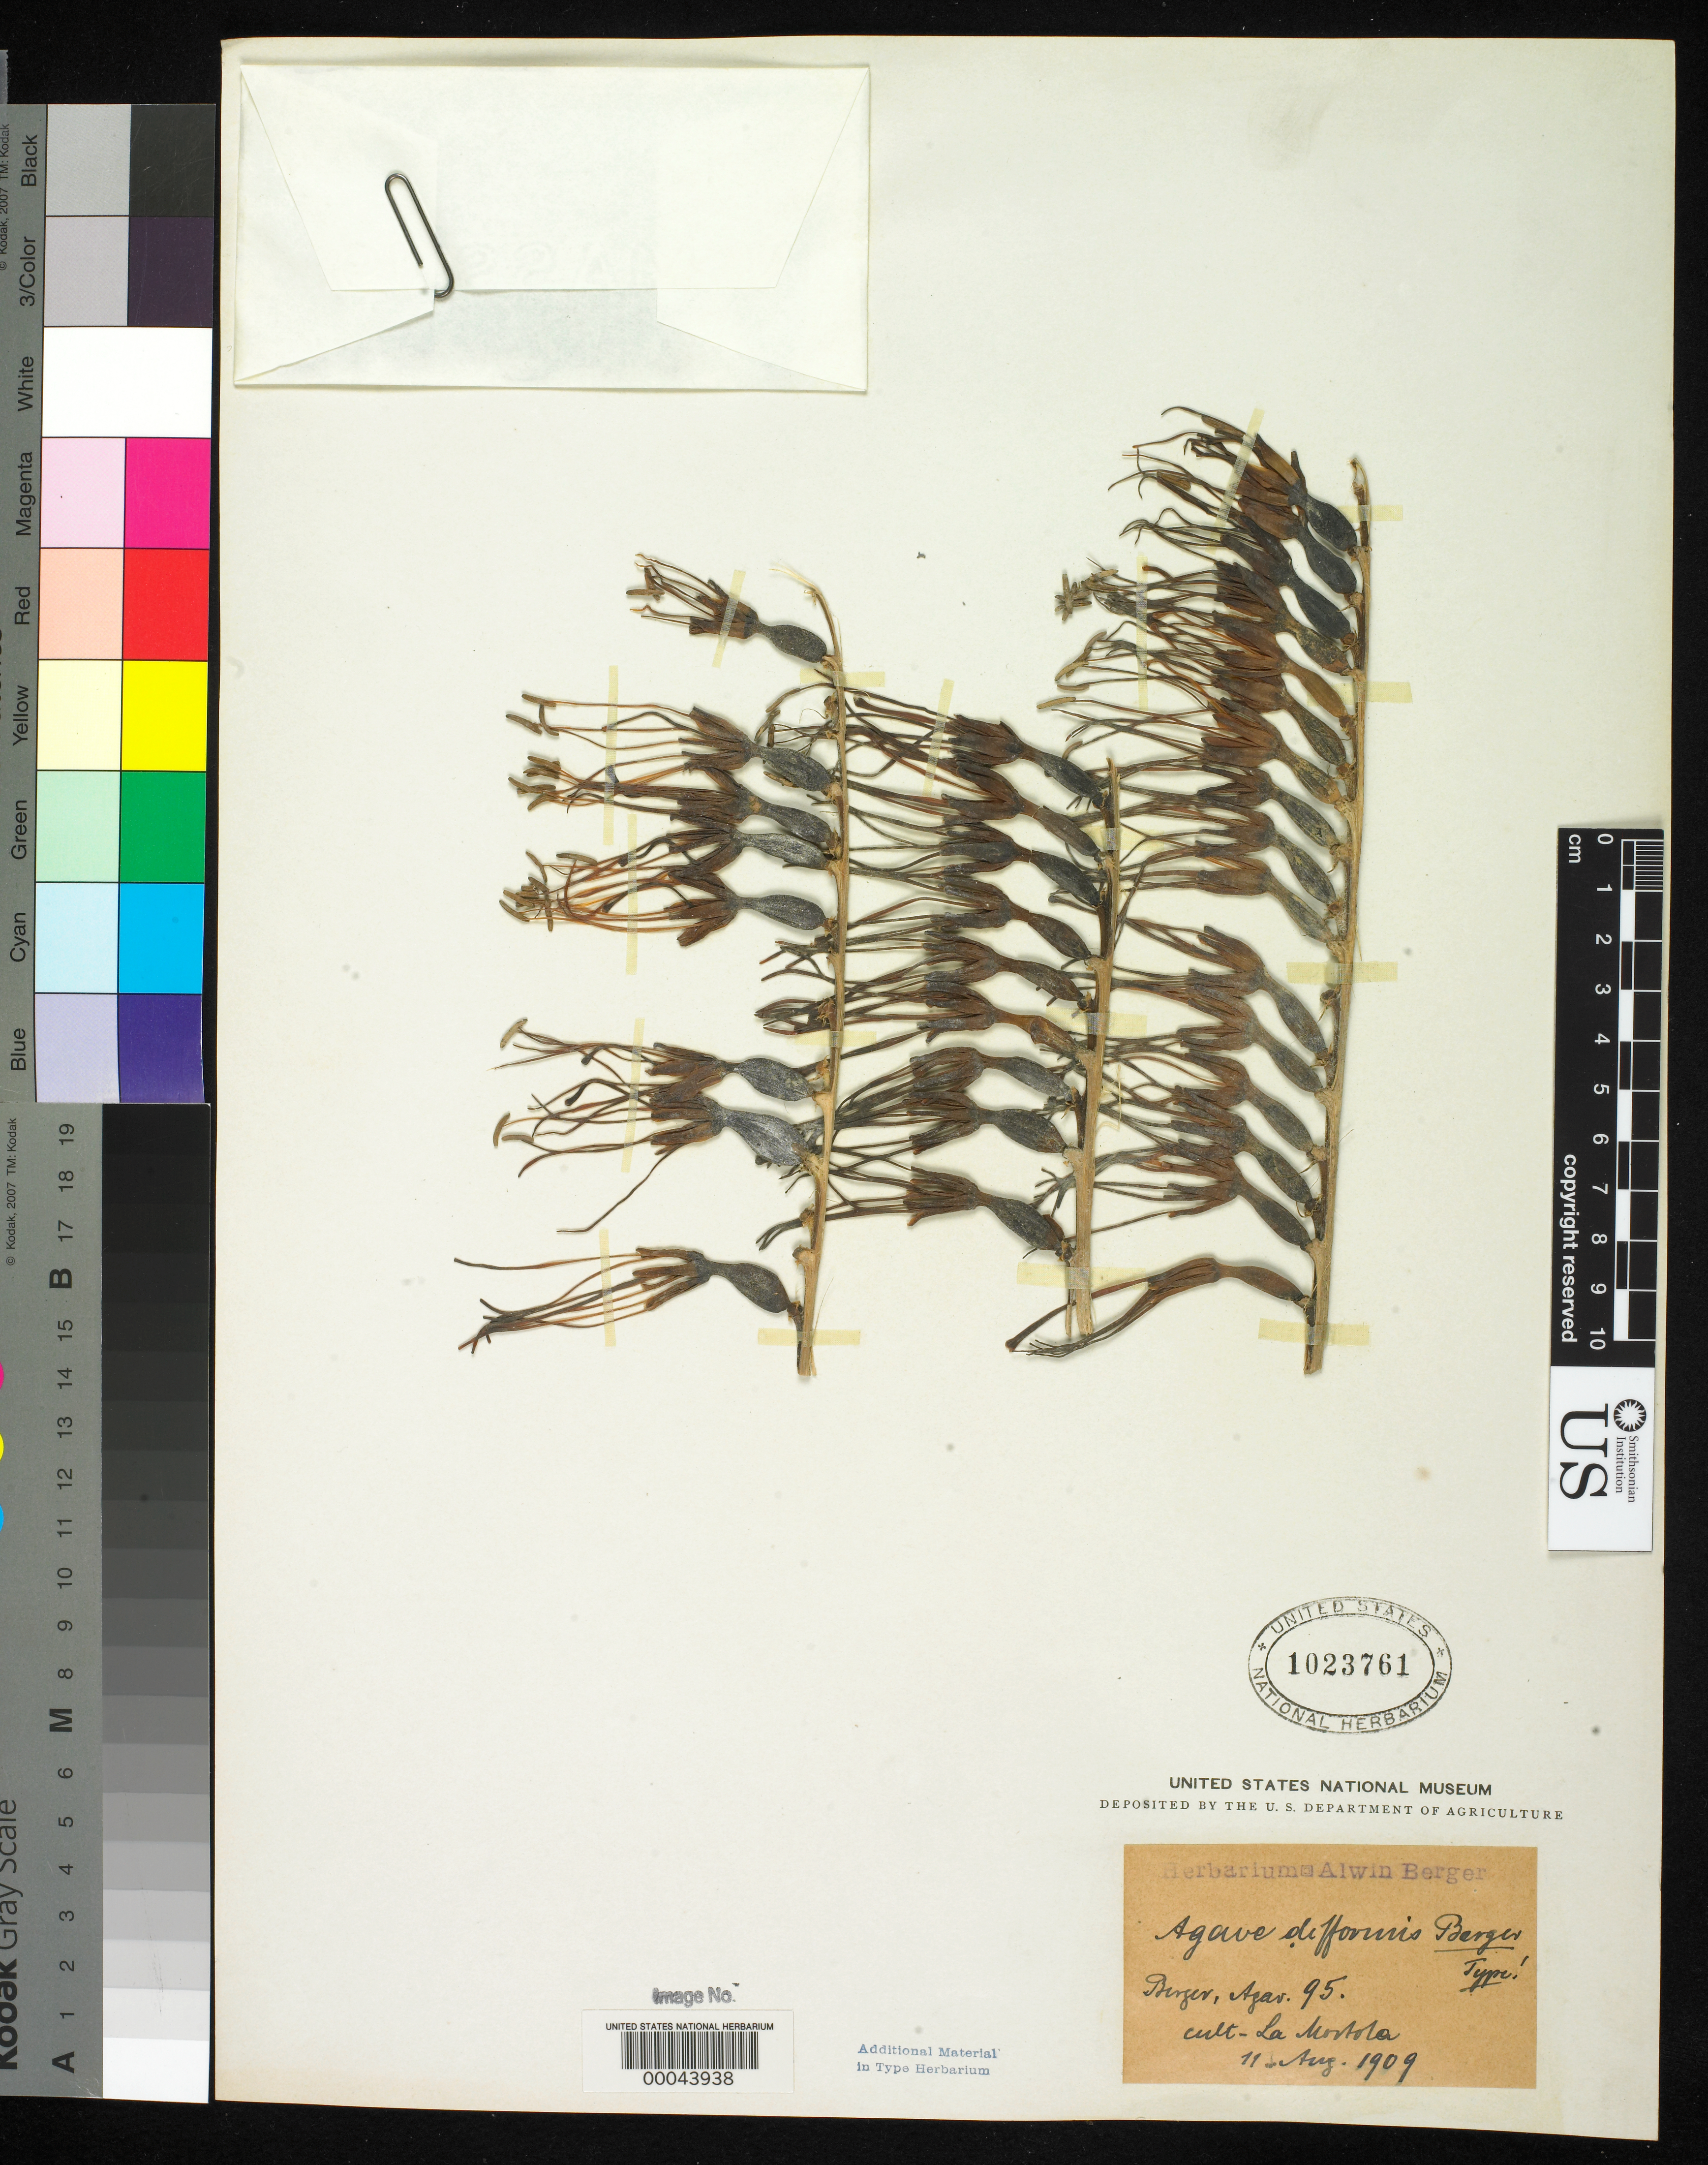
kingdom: Plantae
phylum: Tracheophyta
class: Liliopsida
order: Asparagales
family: Asparagaceae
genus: Agave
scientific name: Agave difformis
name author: A. Berger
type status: Type Collection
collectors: A. Berger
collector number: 95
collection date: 1909-08-11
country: Mexico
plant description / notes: "Cult. La Mortola."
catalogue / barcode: US 1023761